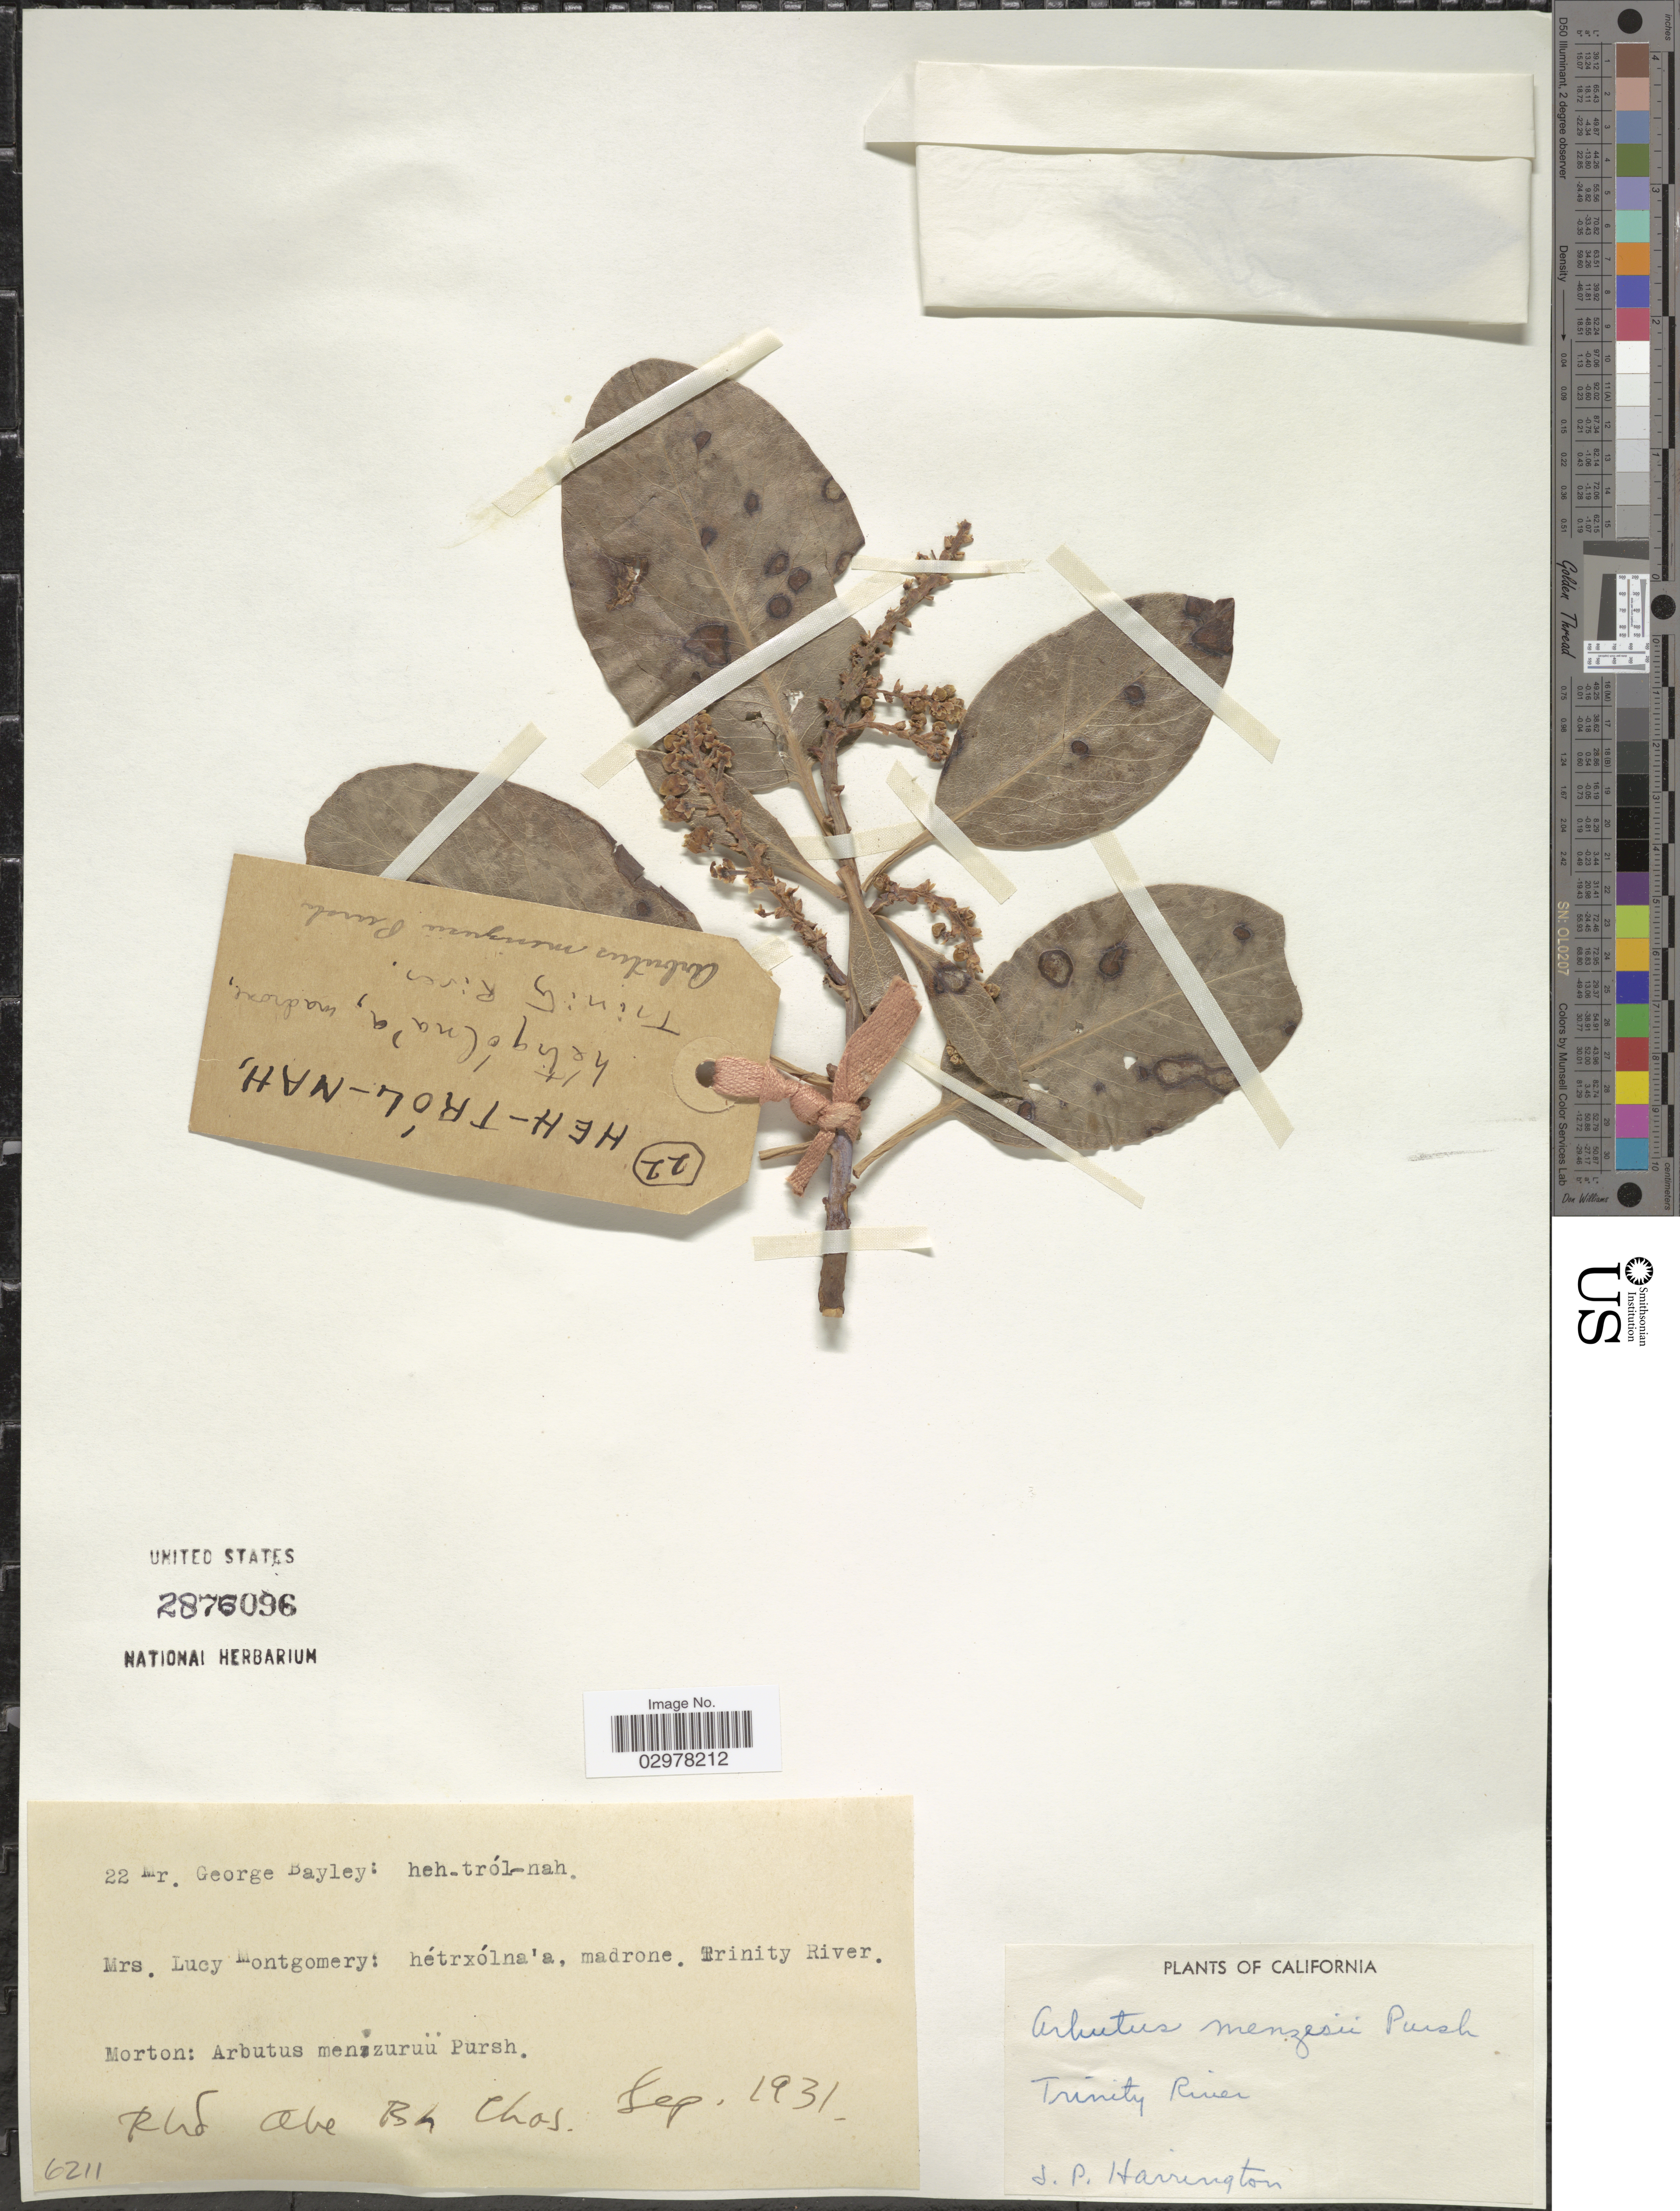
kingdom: Plantae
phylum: Tracheophyta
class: Magnoliopsida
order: Ericales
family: Ericaceae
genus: Arbutus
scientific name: Arbutus menziesii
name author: Pursh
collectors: L. Montgomery & J. Harrington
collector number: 6211?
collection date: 1931-09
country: United States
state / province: California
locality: Hétrxólina'a, madrone. Trinity River.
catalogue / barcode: US 2876096